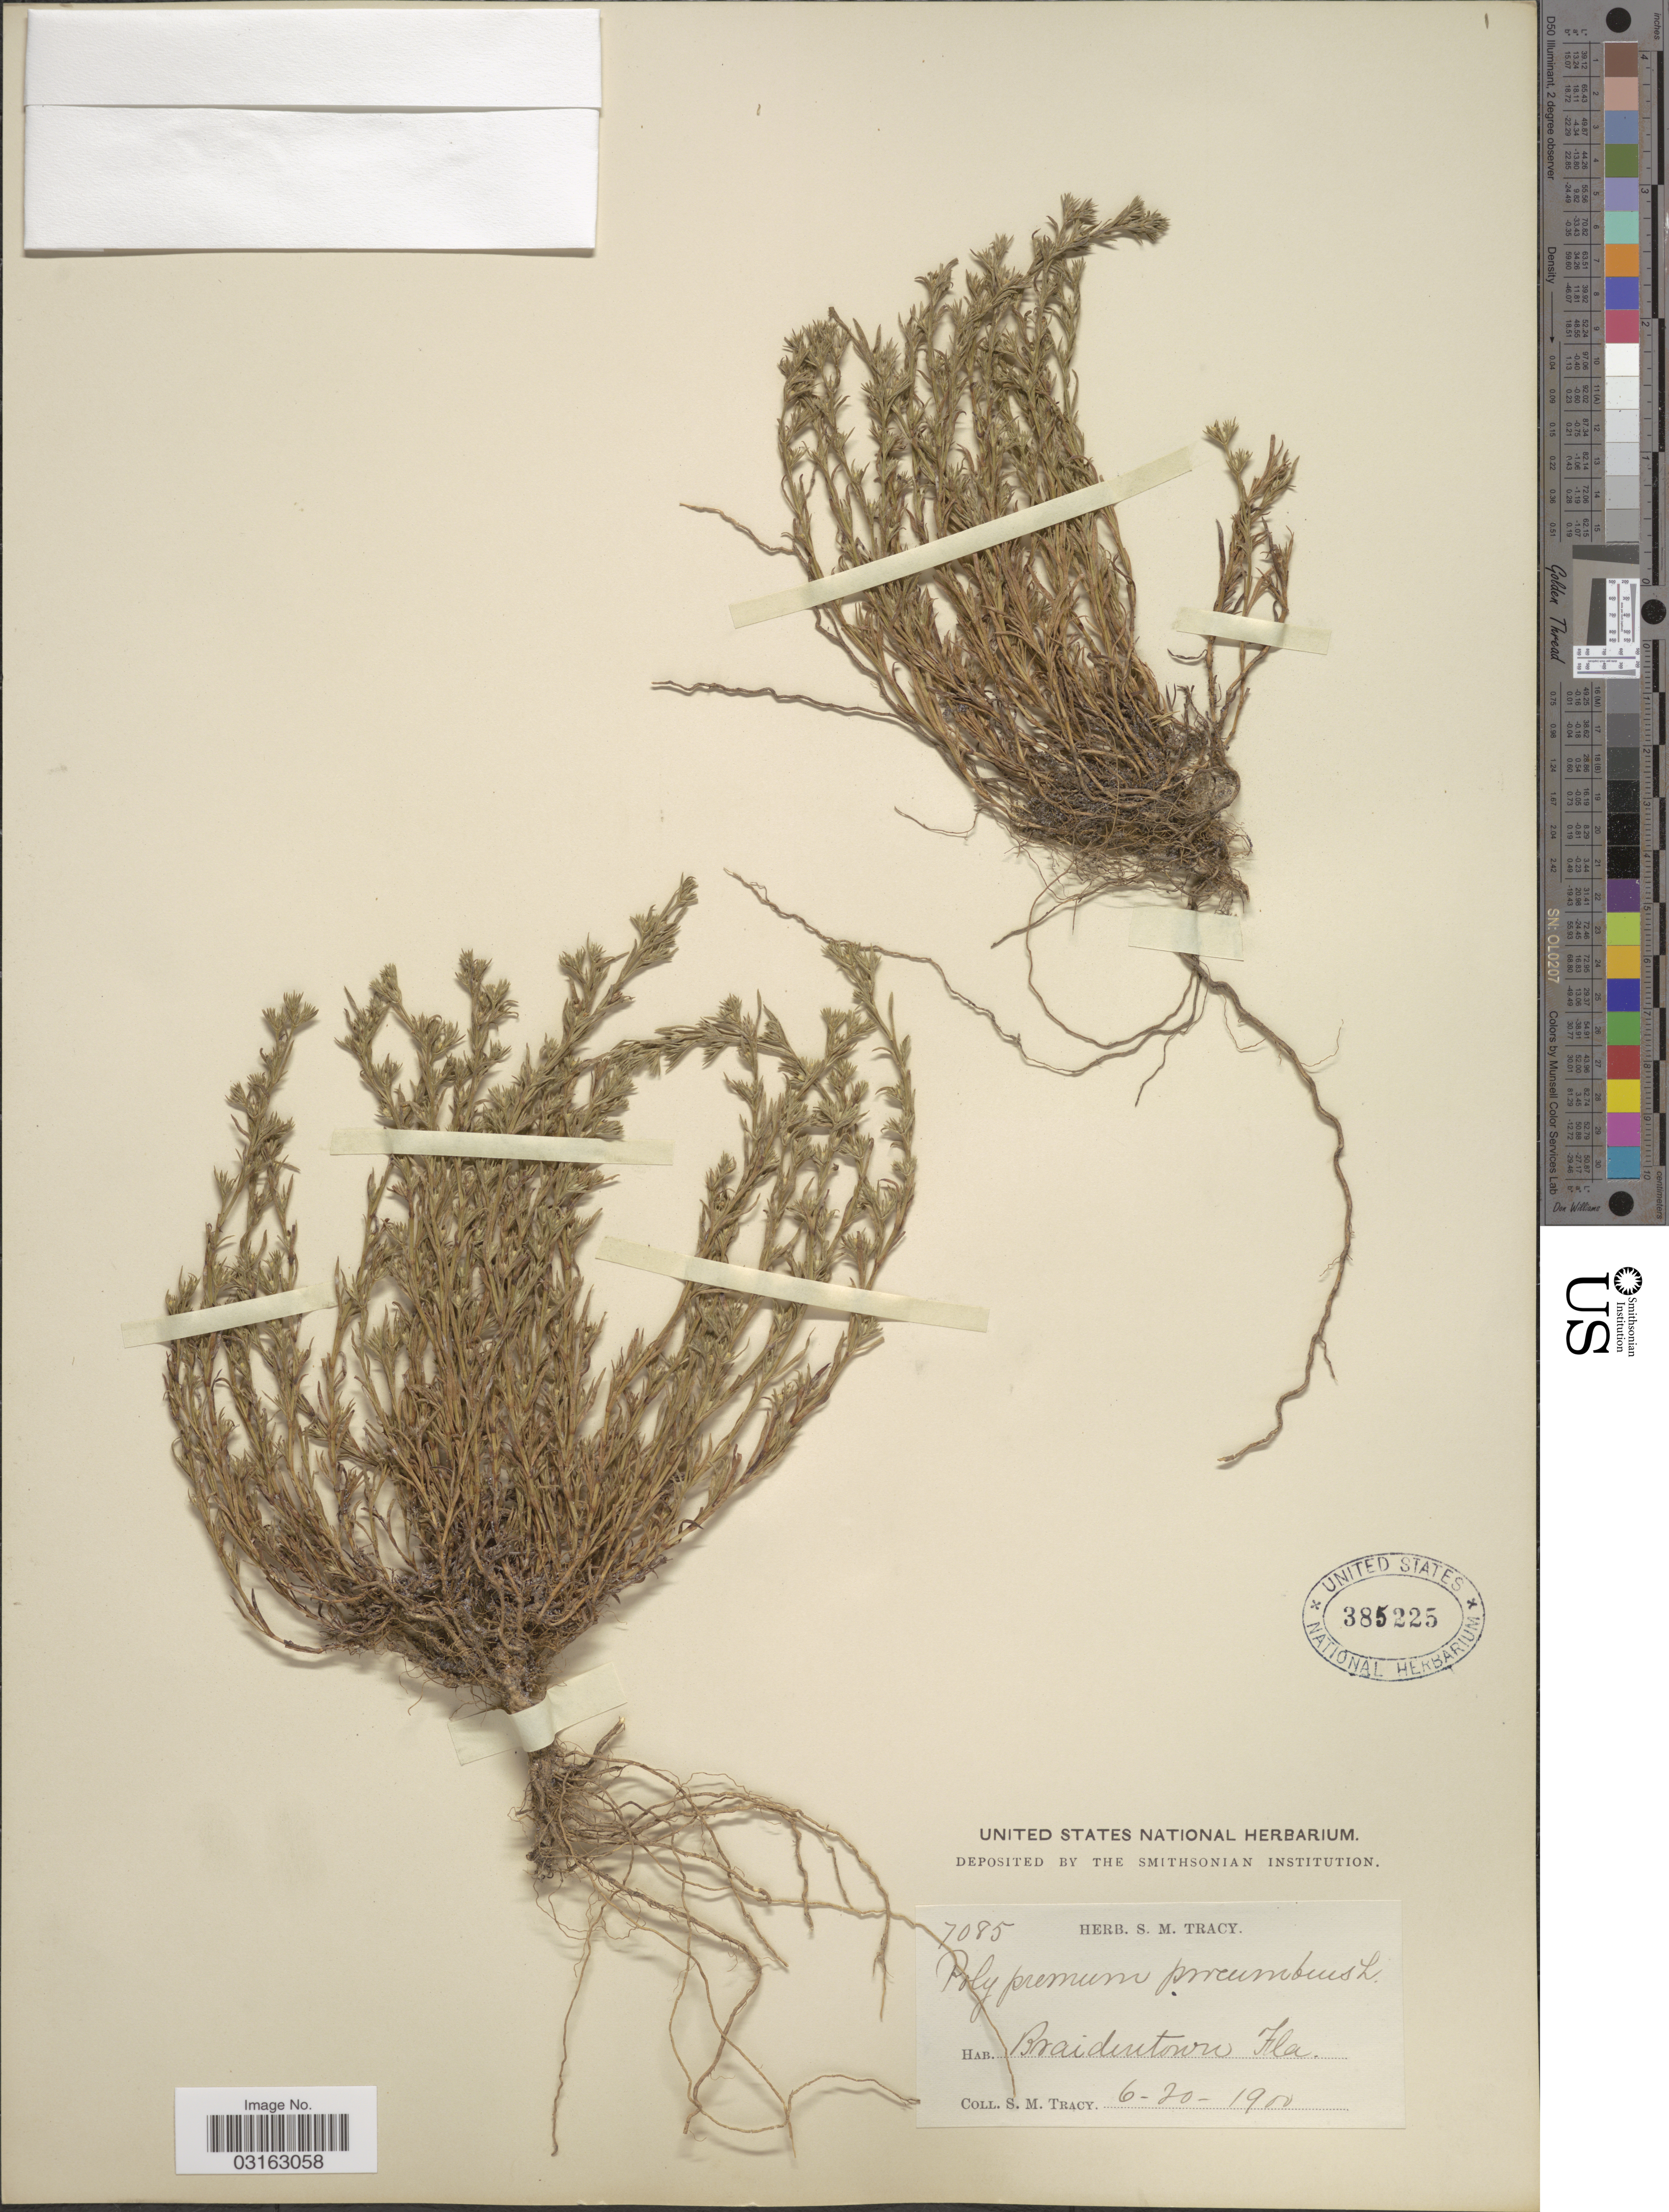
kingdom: Plantae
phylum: Tracheophyta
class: Magnoliopsida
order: Lamiales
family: Tetrachondraceae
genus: Polypremum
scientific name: Polypremum procumbens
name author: L.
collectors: S. M. Tracy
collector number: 7085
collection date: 1900-06-20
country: United States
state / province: Florida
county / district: Manatee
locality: Braidentown Fla.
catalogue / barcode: US 385225